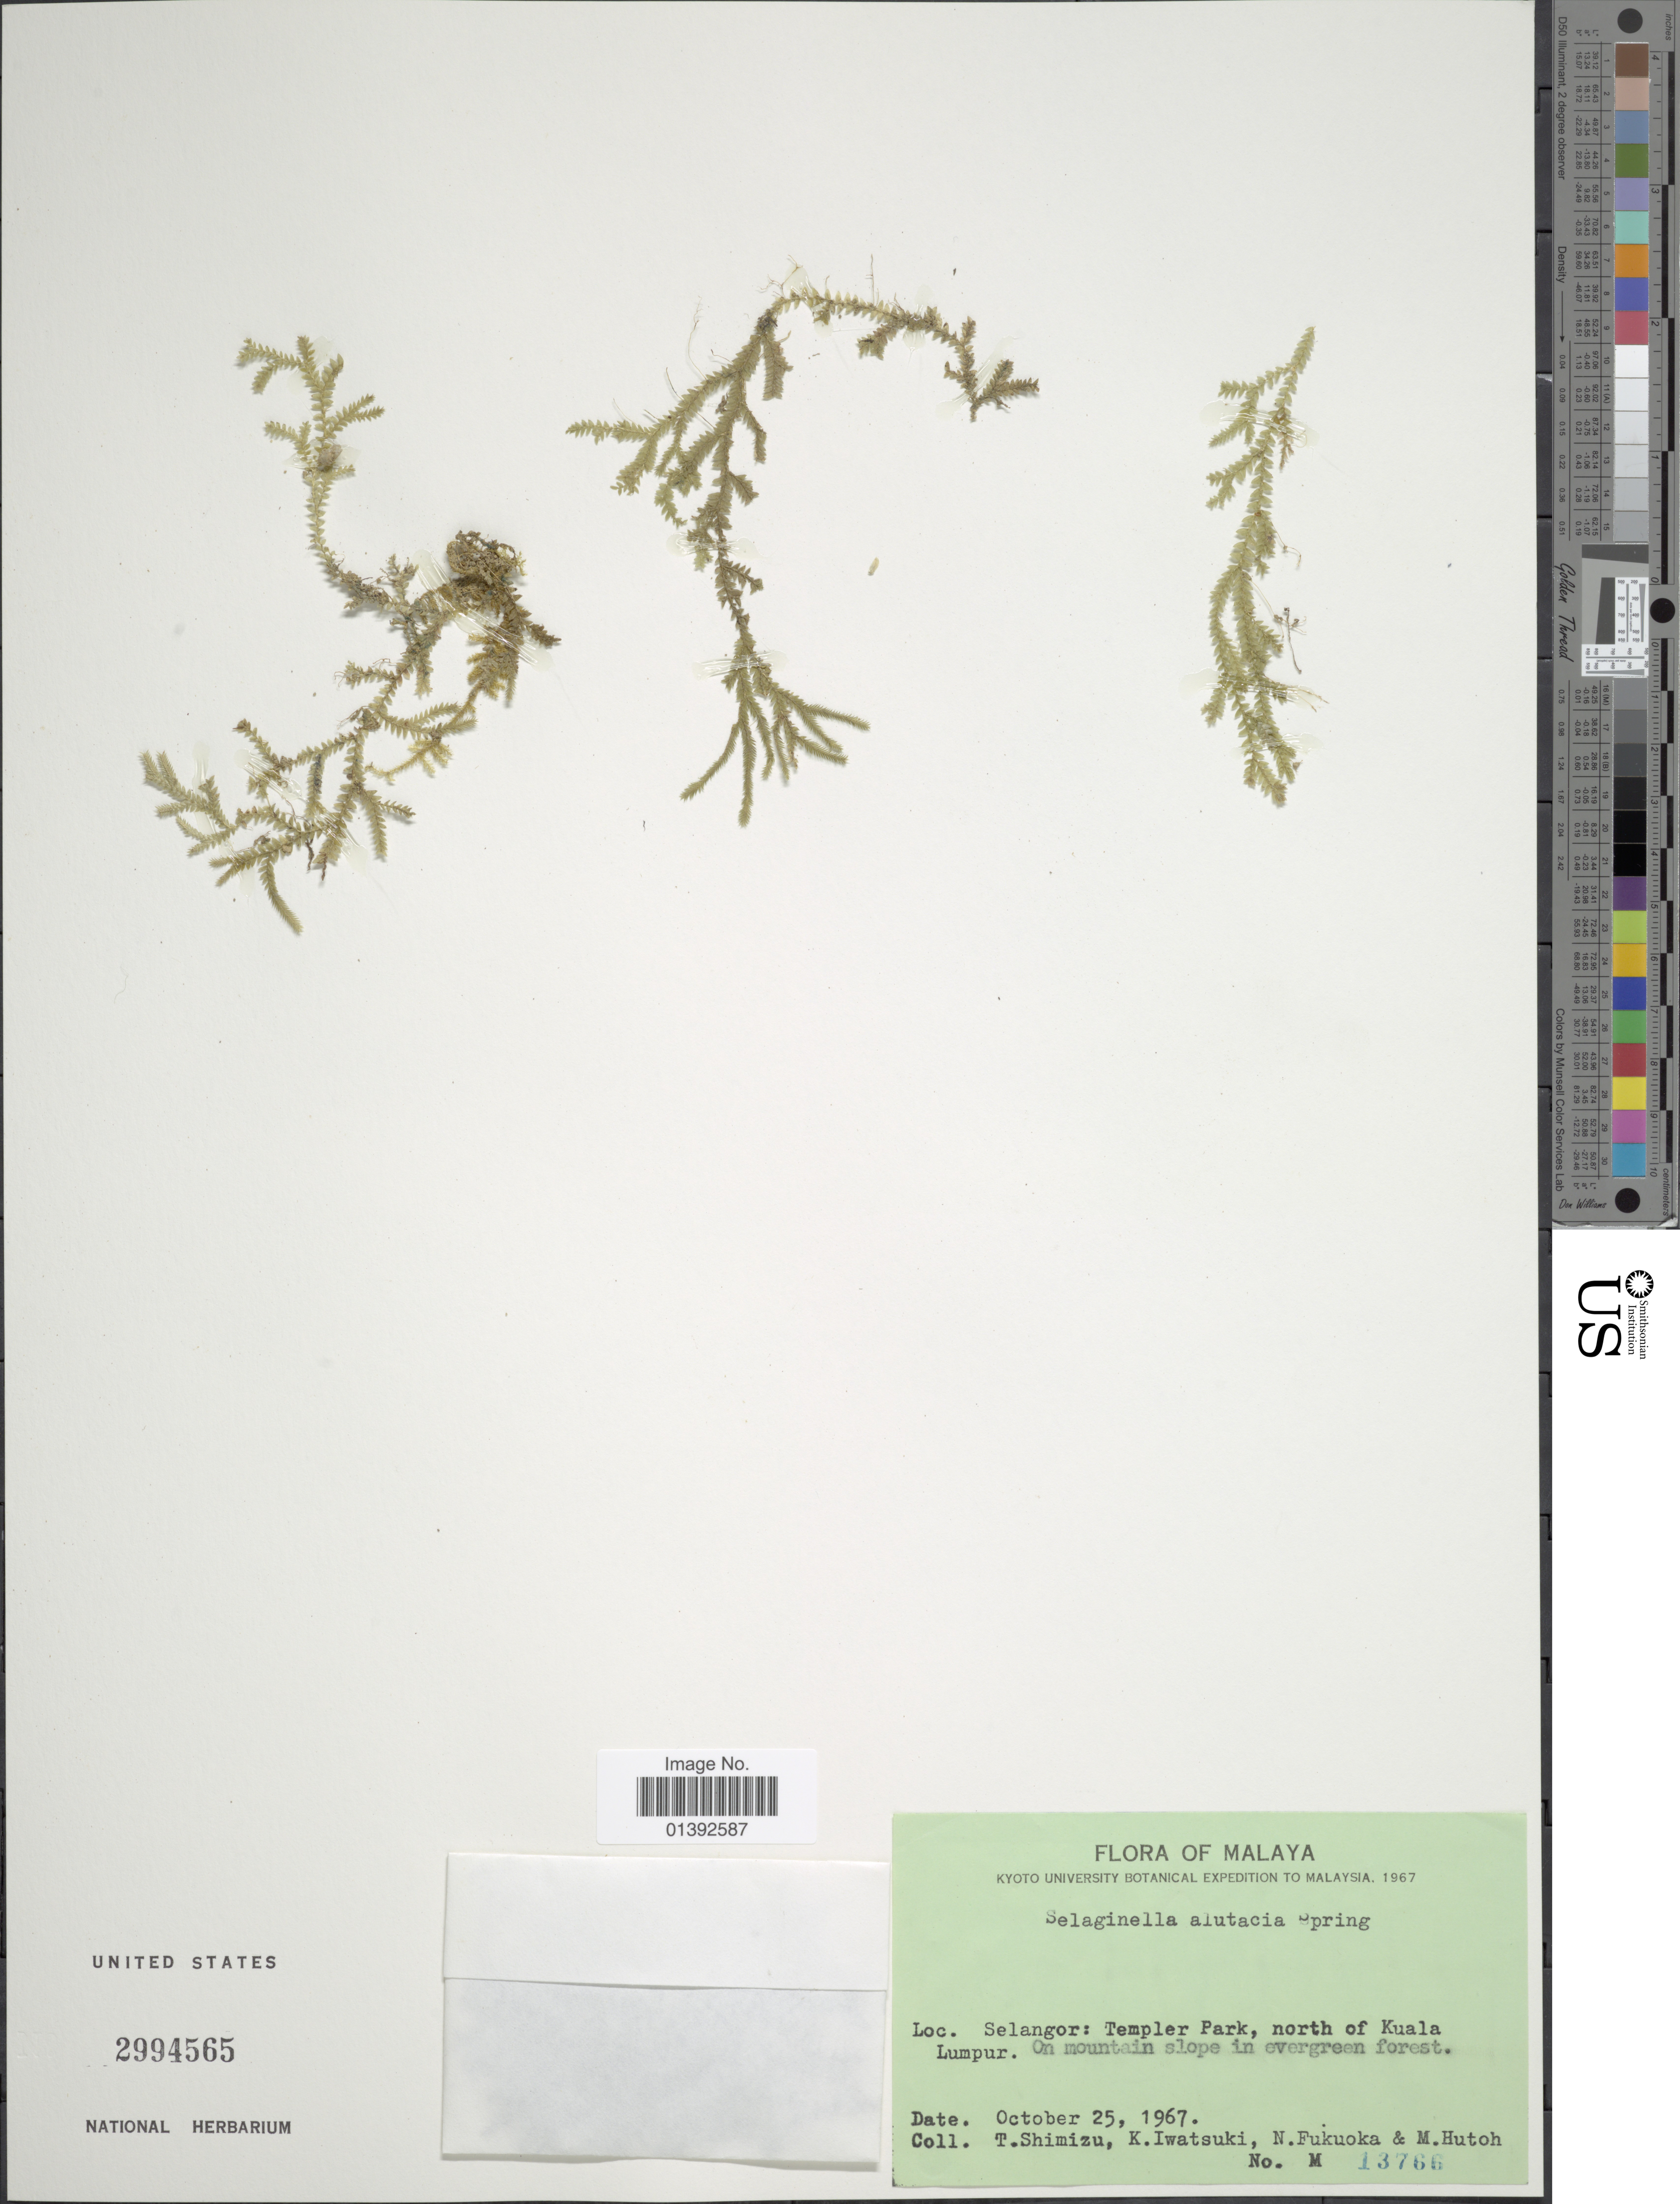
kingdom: Plantae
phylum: Tracheophyta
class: Lycopodiopsida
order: Selaginellales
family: Selaginellaceae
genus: Selaginella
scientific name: Selaginella alutacea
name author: Spring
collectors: T. Shimizu, K. Iwatsuki, N. Fukuoka & M. Hutoh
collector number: M 13766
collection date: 1967-10-25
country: Malaysia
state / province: Selangor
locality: Malaya, Templer Park, north of Kuala Lumpur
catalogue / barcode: US 2994565